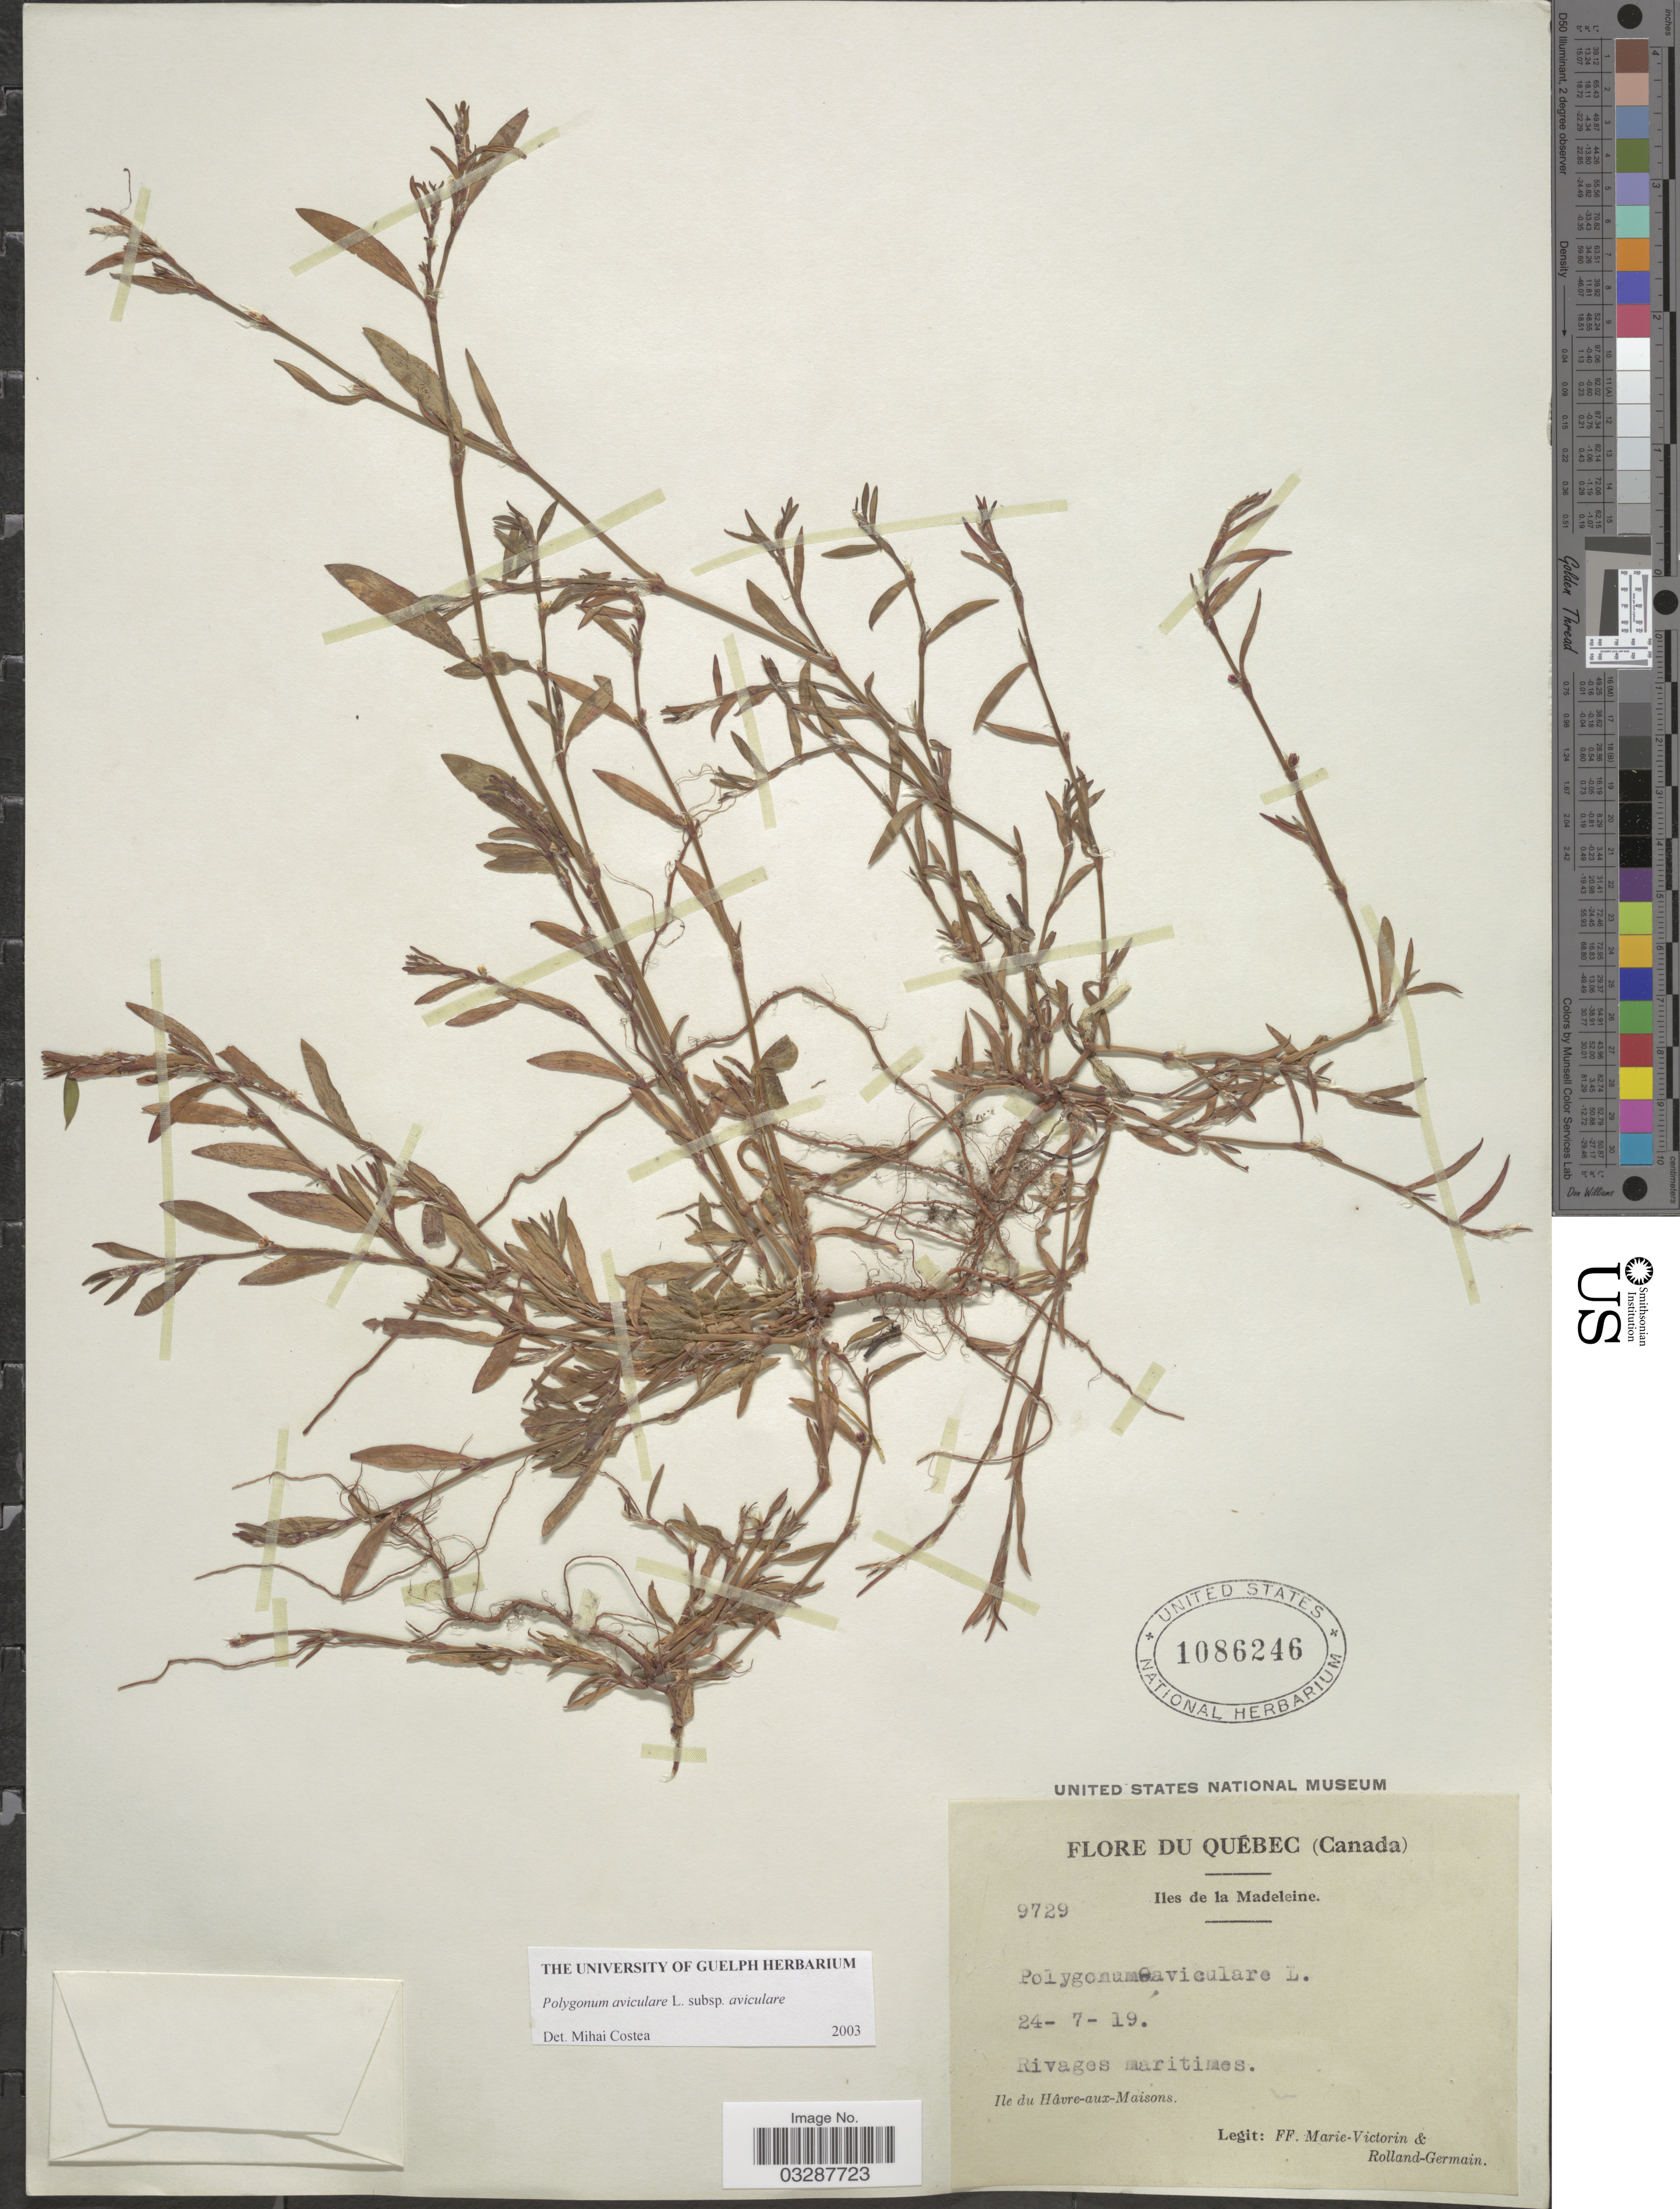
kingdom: Plantae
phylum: Tracheophyta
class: Magnoliopsida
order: Caryophyllales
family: Polygonaceae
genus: Polygonum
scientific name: Polygonum aviculare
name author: L.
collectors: F. Marie-Victorin & Rolland-Germain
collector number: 9729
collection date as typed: Transcribed d/m/y: 24/7/19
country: Canada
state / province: Quebec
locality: Iles de la Madeleine. Rivages maritimes. Ile du Hâvre-aux-Maisons.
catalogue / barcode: US 1086246